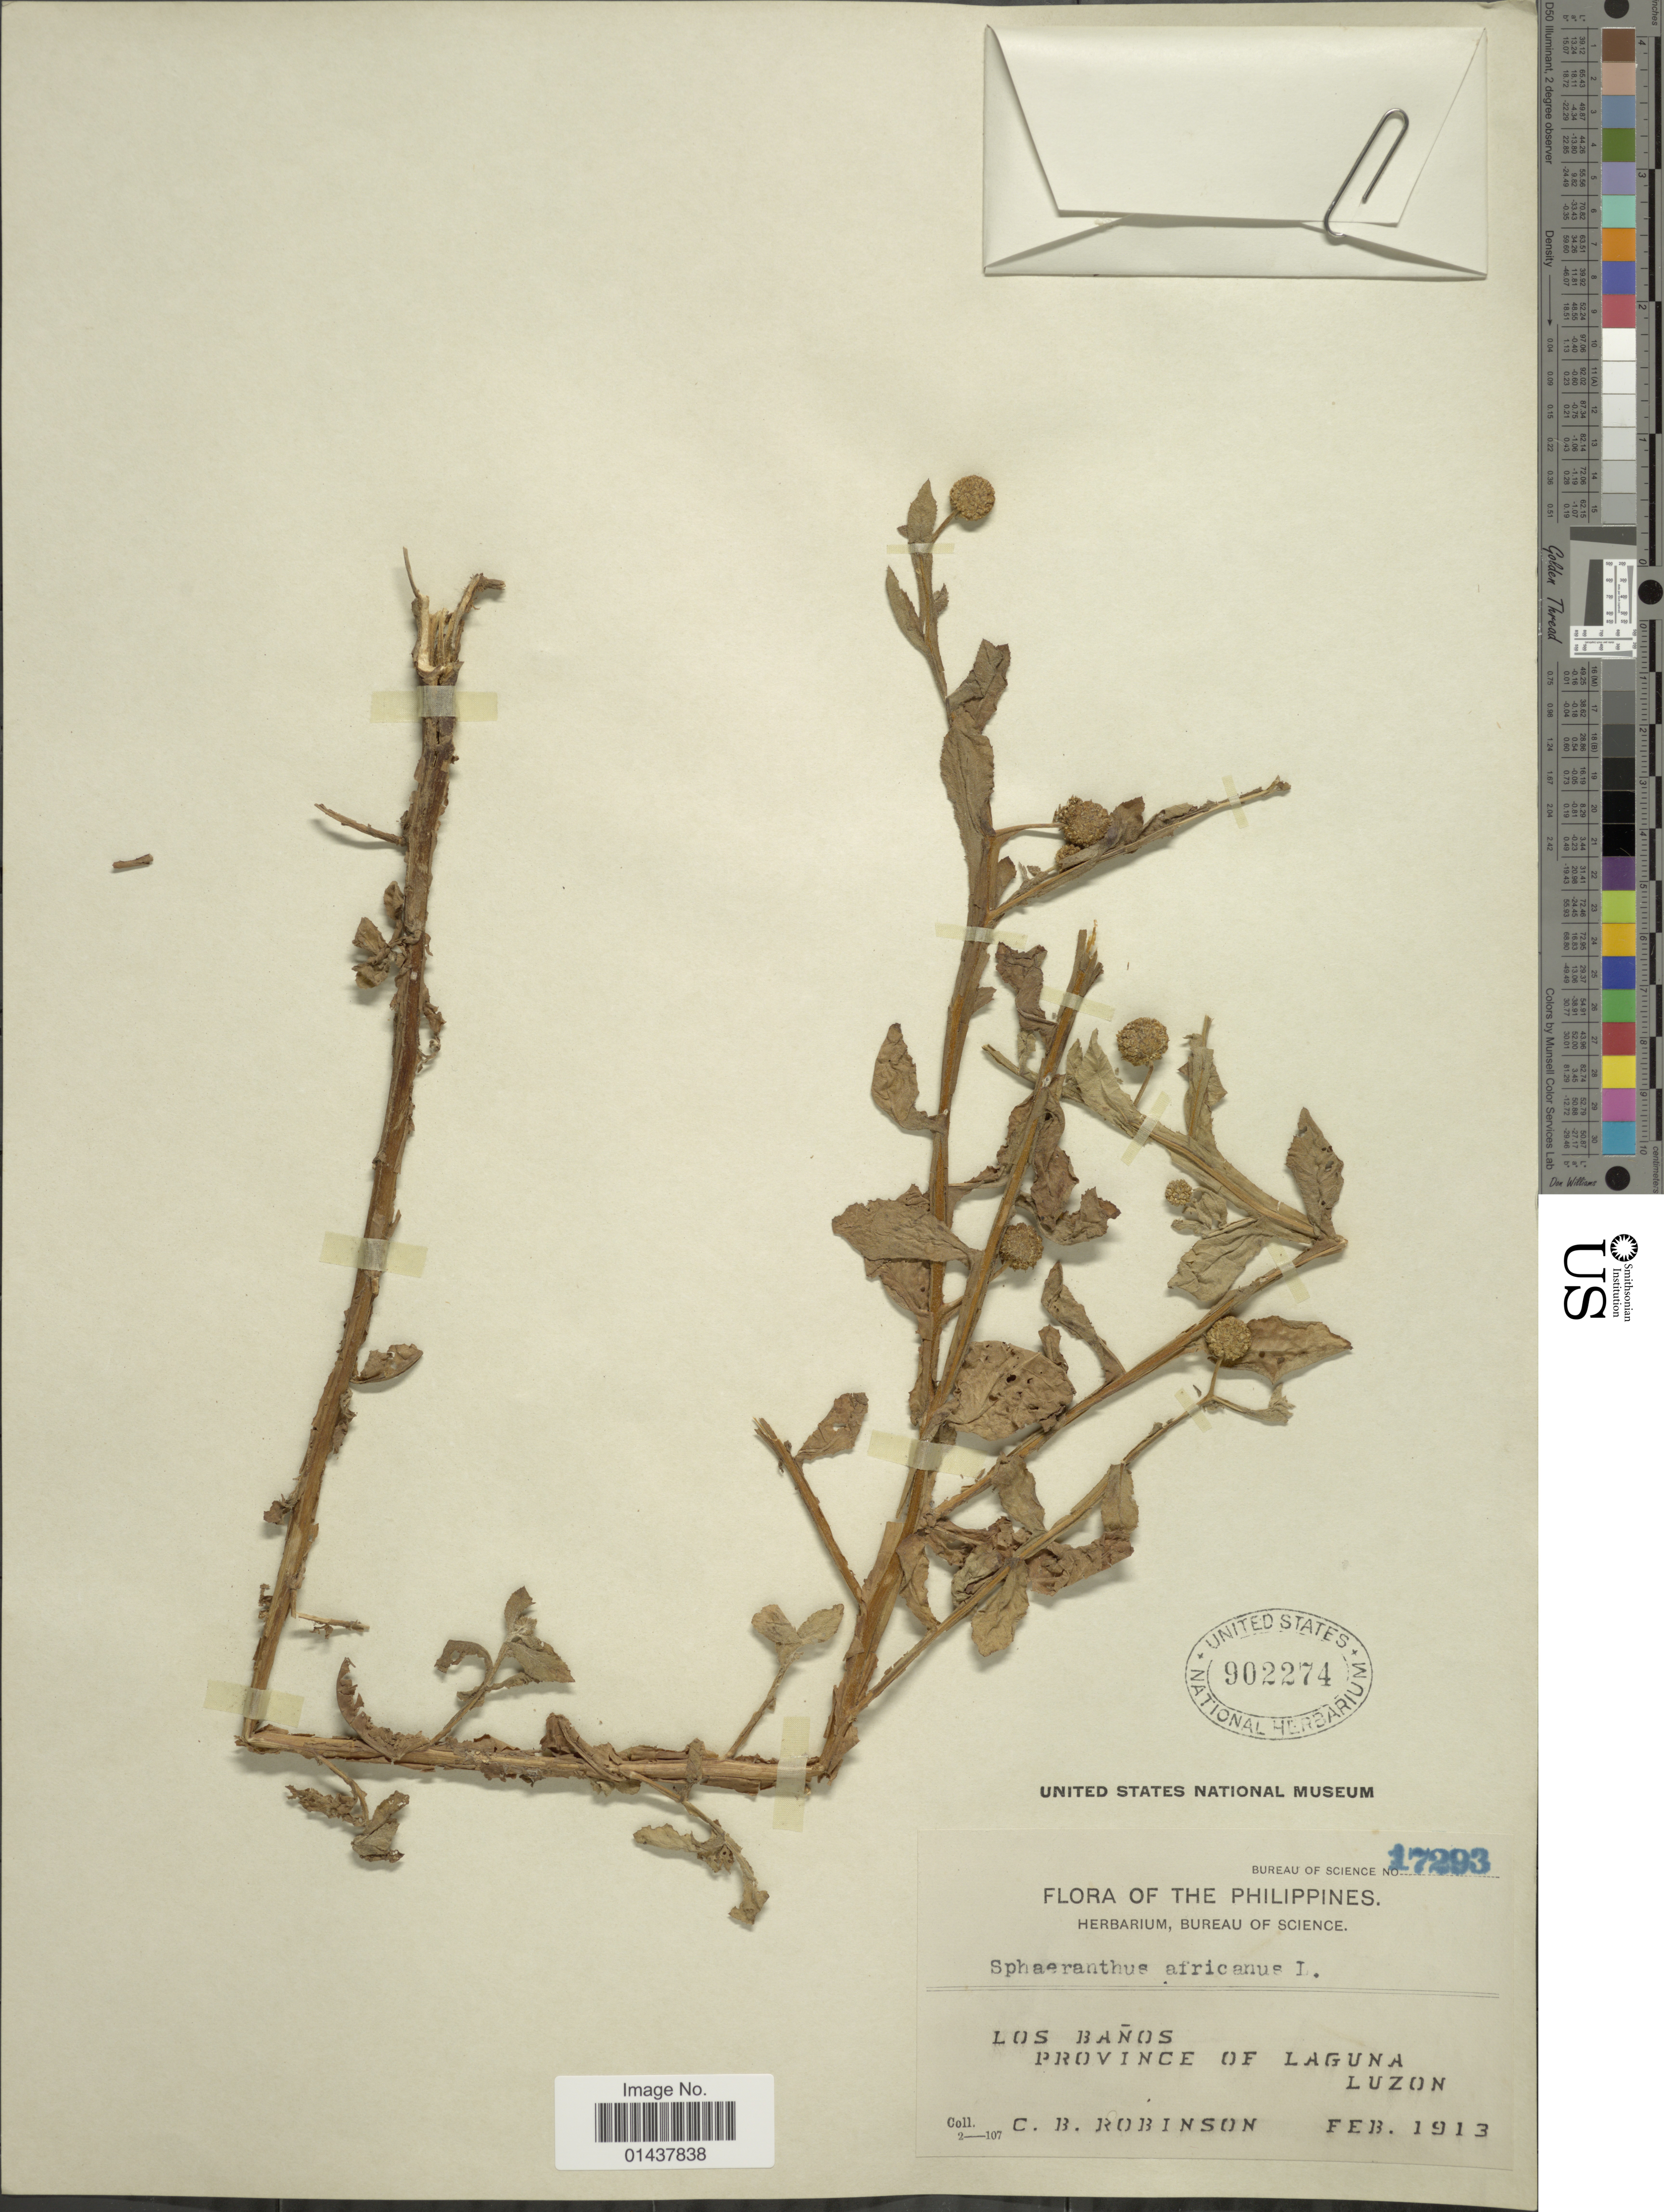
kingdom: Plantae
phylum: Tracheophyta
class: Magnoliopsida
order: Asterales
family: Asteraceae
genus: Sphaeranthus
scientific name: Sphaeranthus africanus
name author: L.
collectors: C. Robinson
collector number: Bureau of Science 17293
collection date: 1913-02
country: Philippines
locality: Los Banos, Province of Laguna, Luzon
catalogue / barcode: US 902274